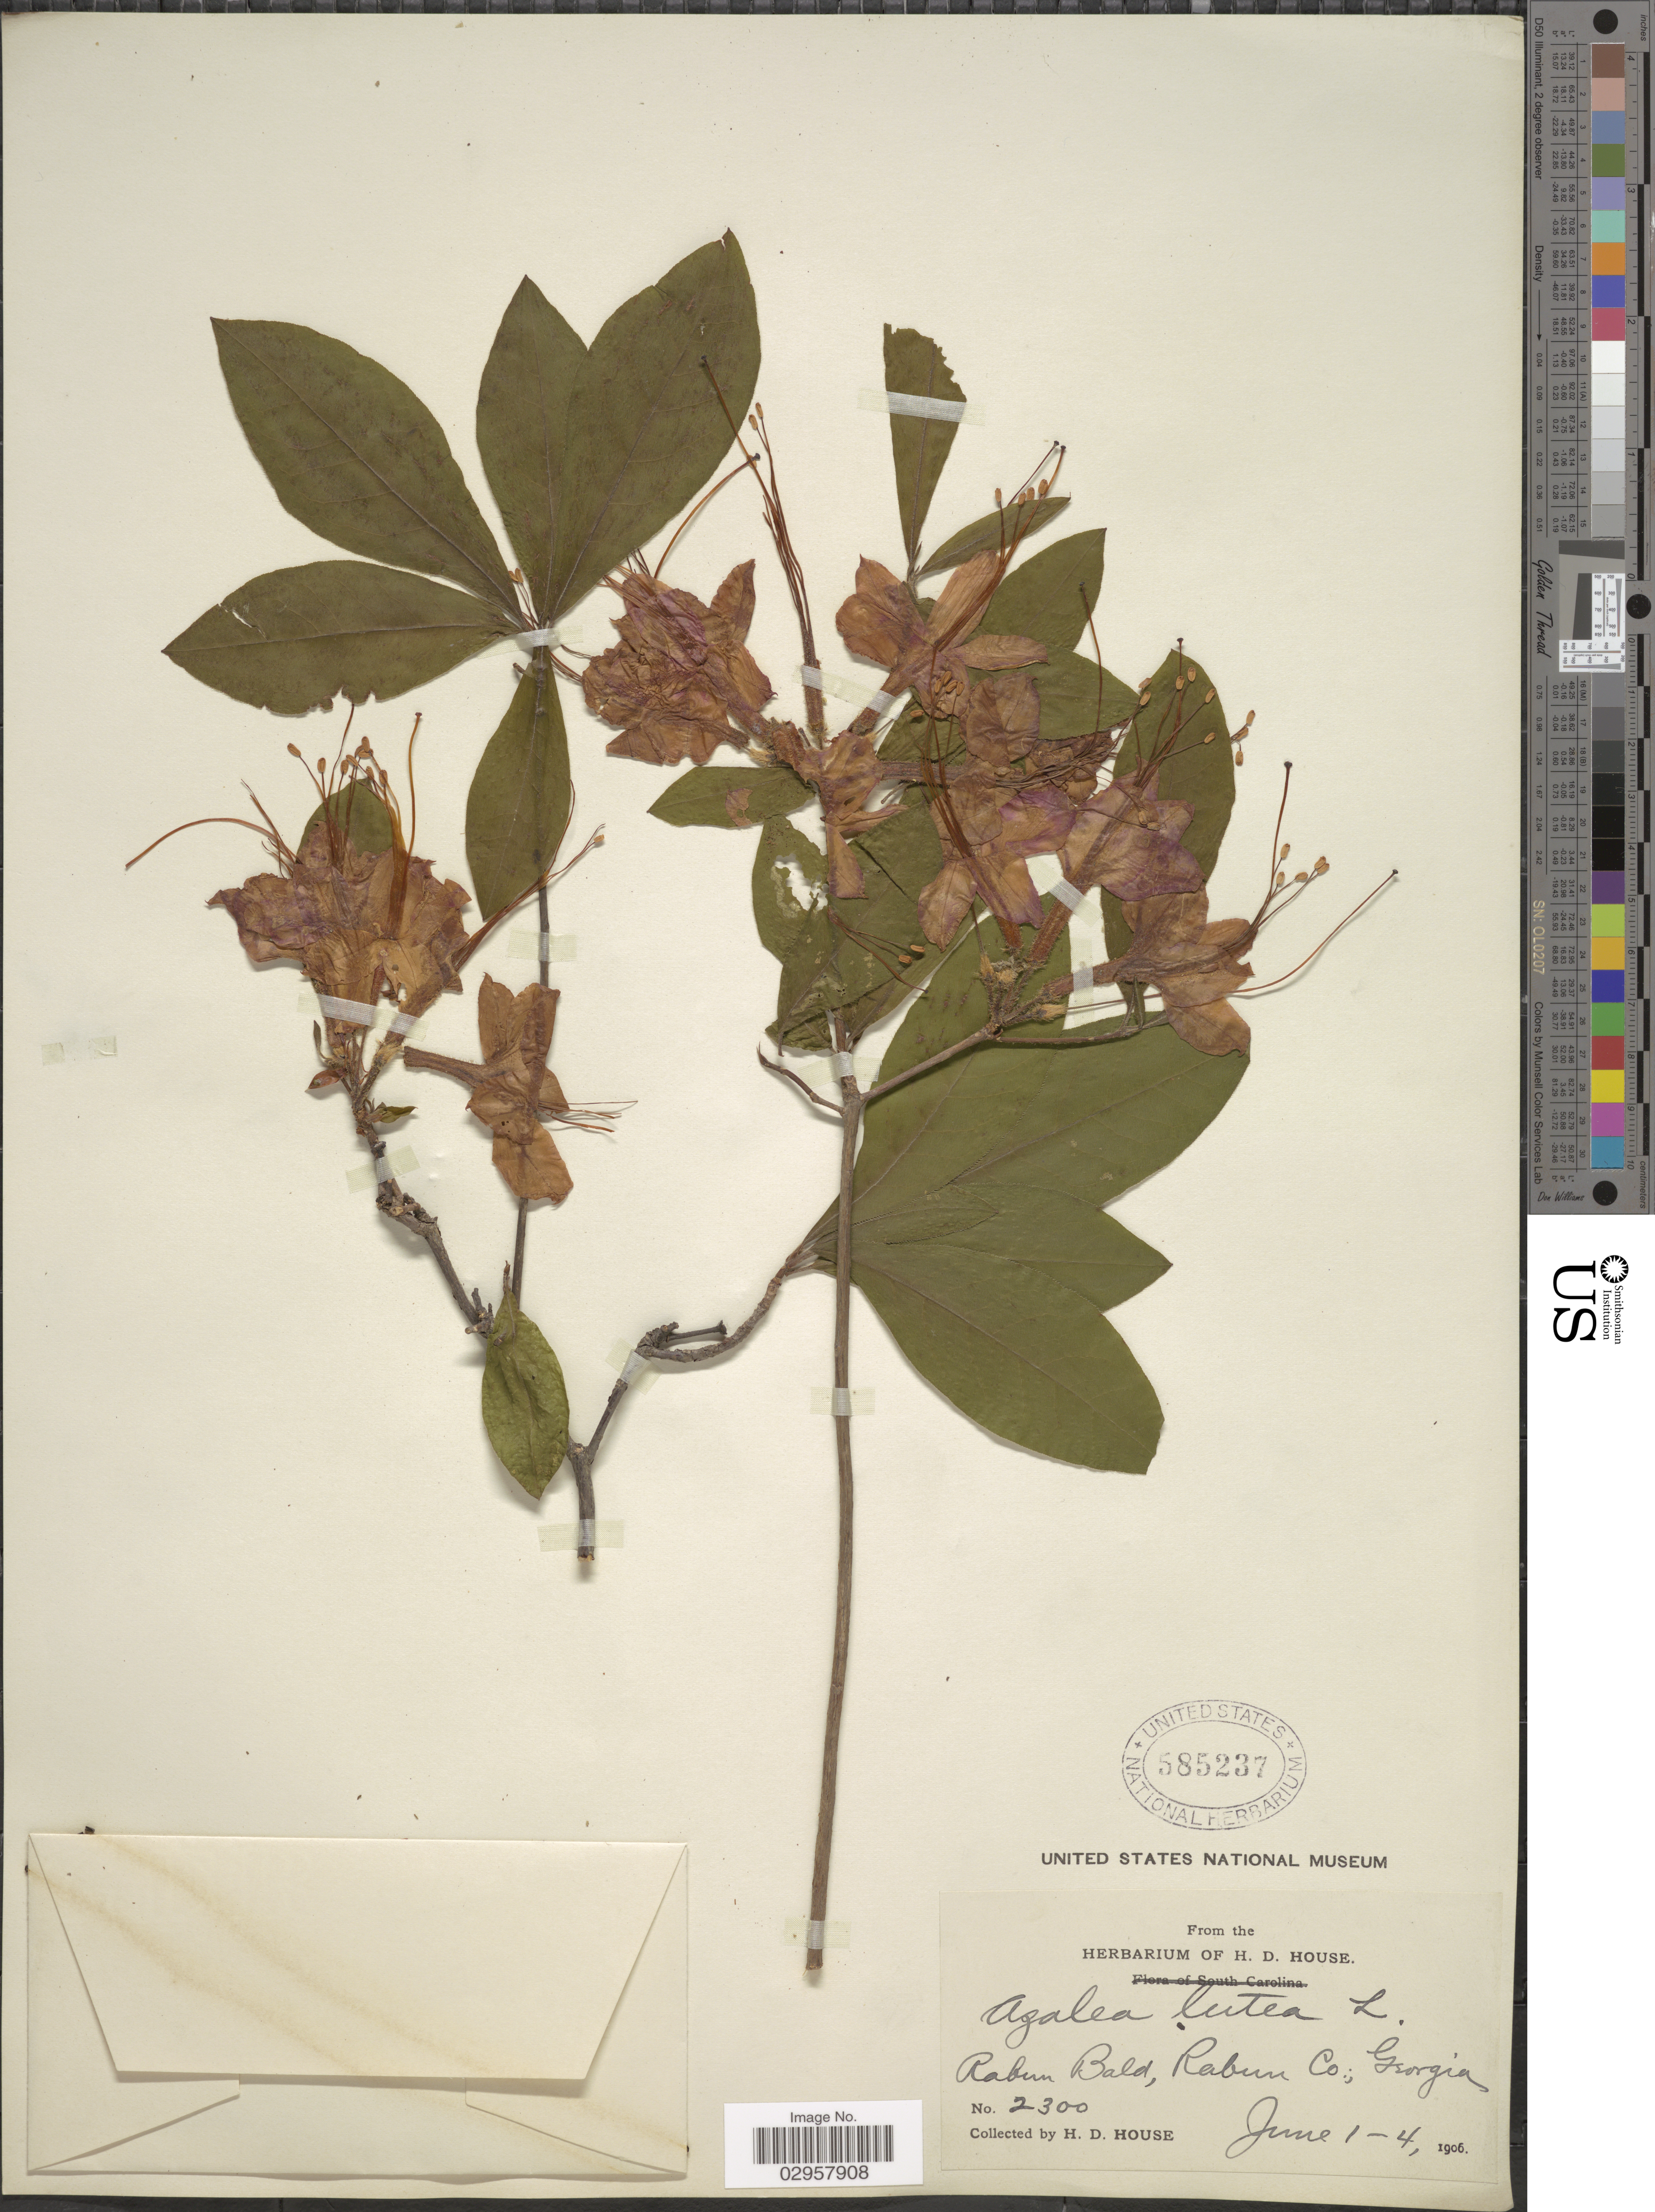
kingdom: Plantae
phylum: Tracheophyta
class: Magnoliopsida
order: Ericales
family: Ericaceae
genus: Rhododendron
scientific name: Rhododendron calendulaceum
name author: (Michx.) Torr.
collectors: H. D. House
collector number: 2300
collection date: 1906-06-01/1906-06-04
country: United States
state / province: Georgia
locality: Rabun Bald, Rabun Co.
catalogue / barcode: US 585237